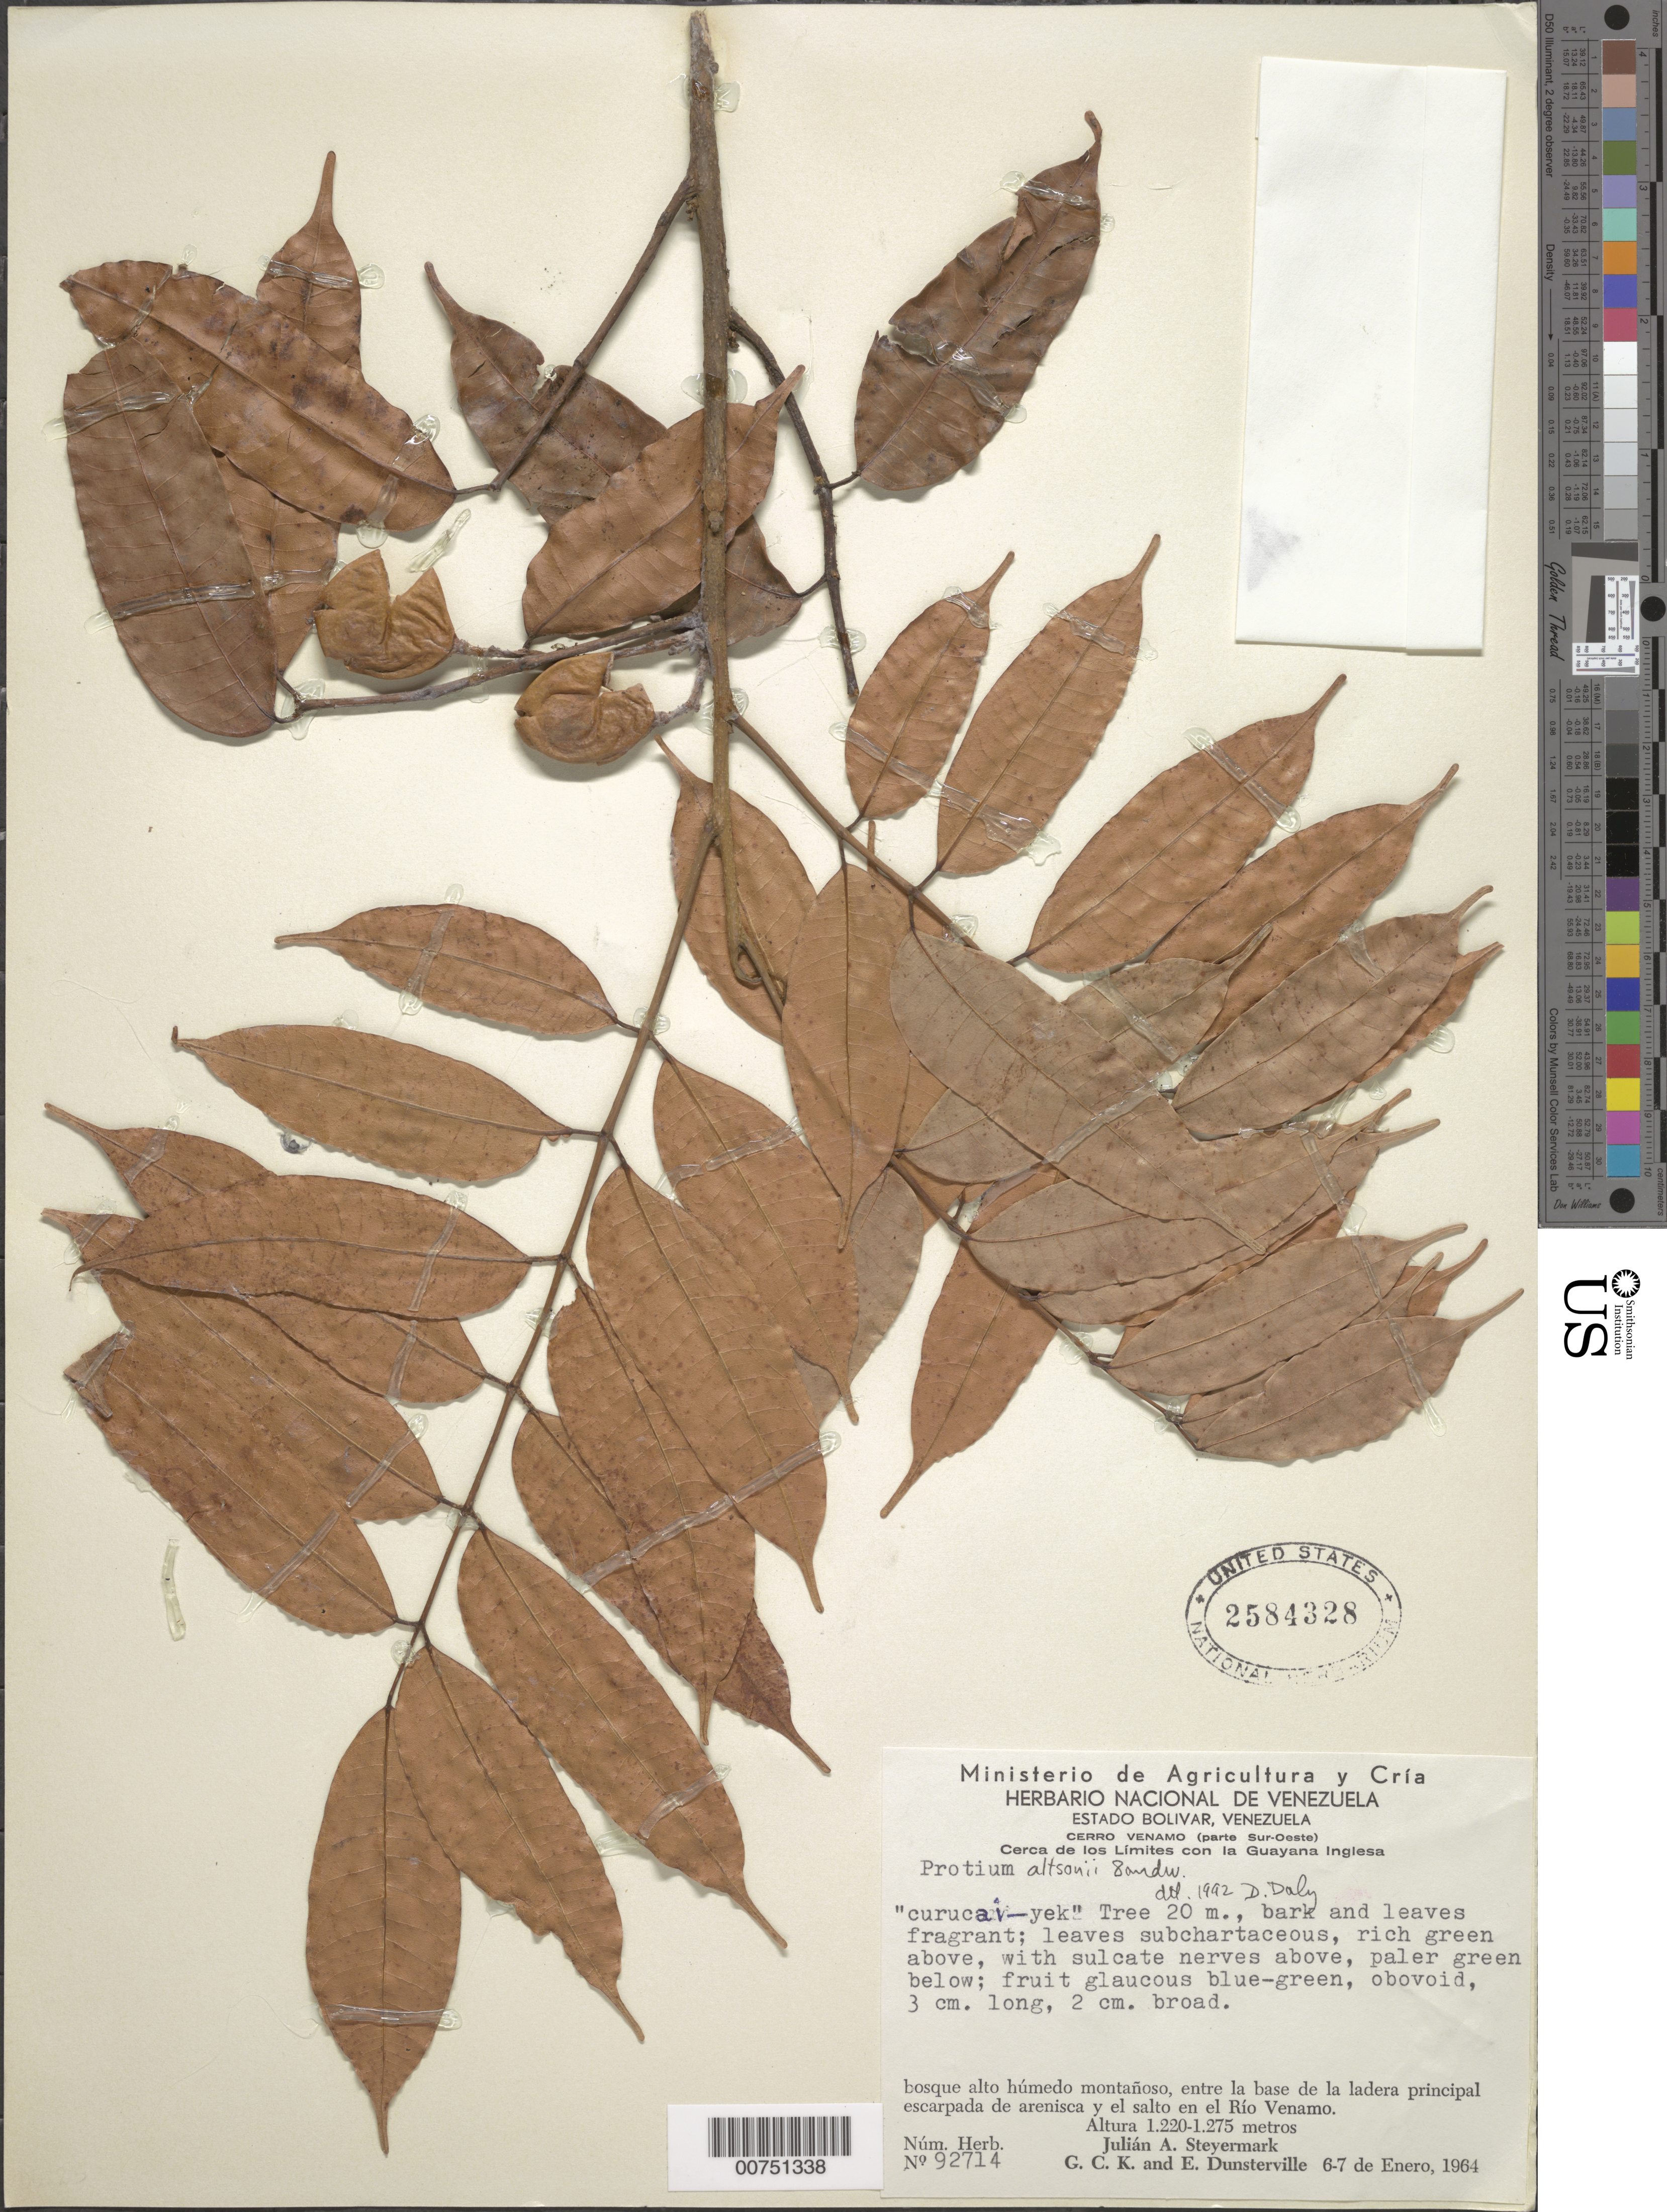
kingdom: Plantae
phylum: Tracheophyta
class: Magnoliopsida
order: Sapindales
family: Burseraceae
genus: Protium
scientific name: Protium altsonii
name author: Sandwith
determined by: Daly, D. C.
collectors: J. Steyermark, G. C. K. Dunsterville & E. Dunsterville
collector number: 92714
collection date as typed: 6-Jan-64 to 7-Jan-64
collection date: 1964-01-06/1964-01-07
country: Venezuela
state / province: Bolívar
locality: Cerro Venamo, Río Venamo, entre la base de la ladera principal escarpada de arenisca y el salto en el Río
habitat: Bosque alto húmedo montañoso,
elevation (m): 1220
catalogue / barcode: US 2584328